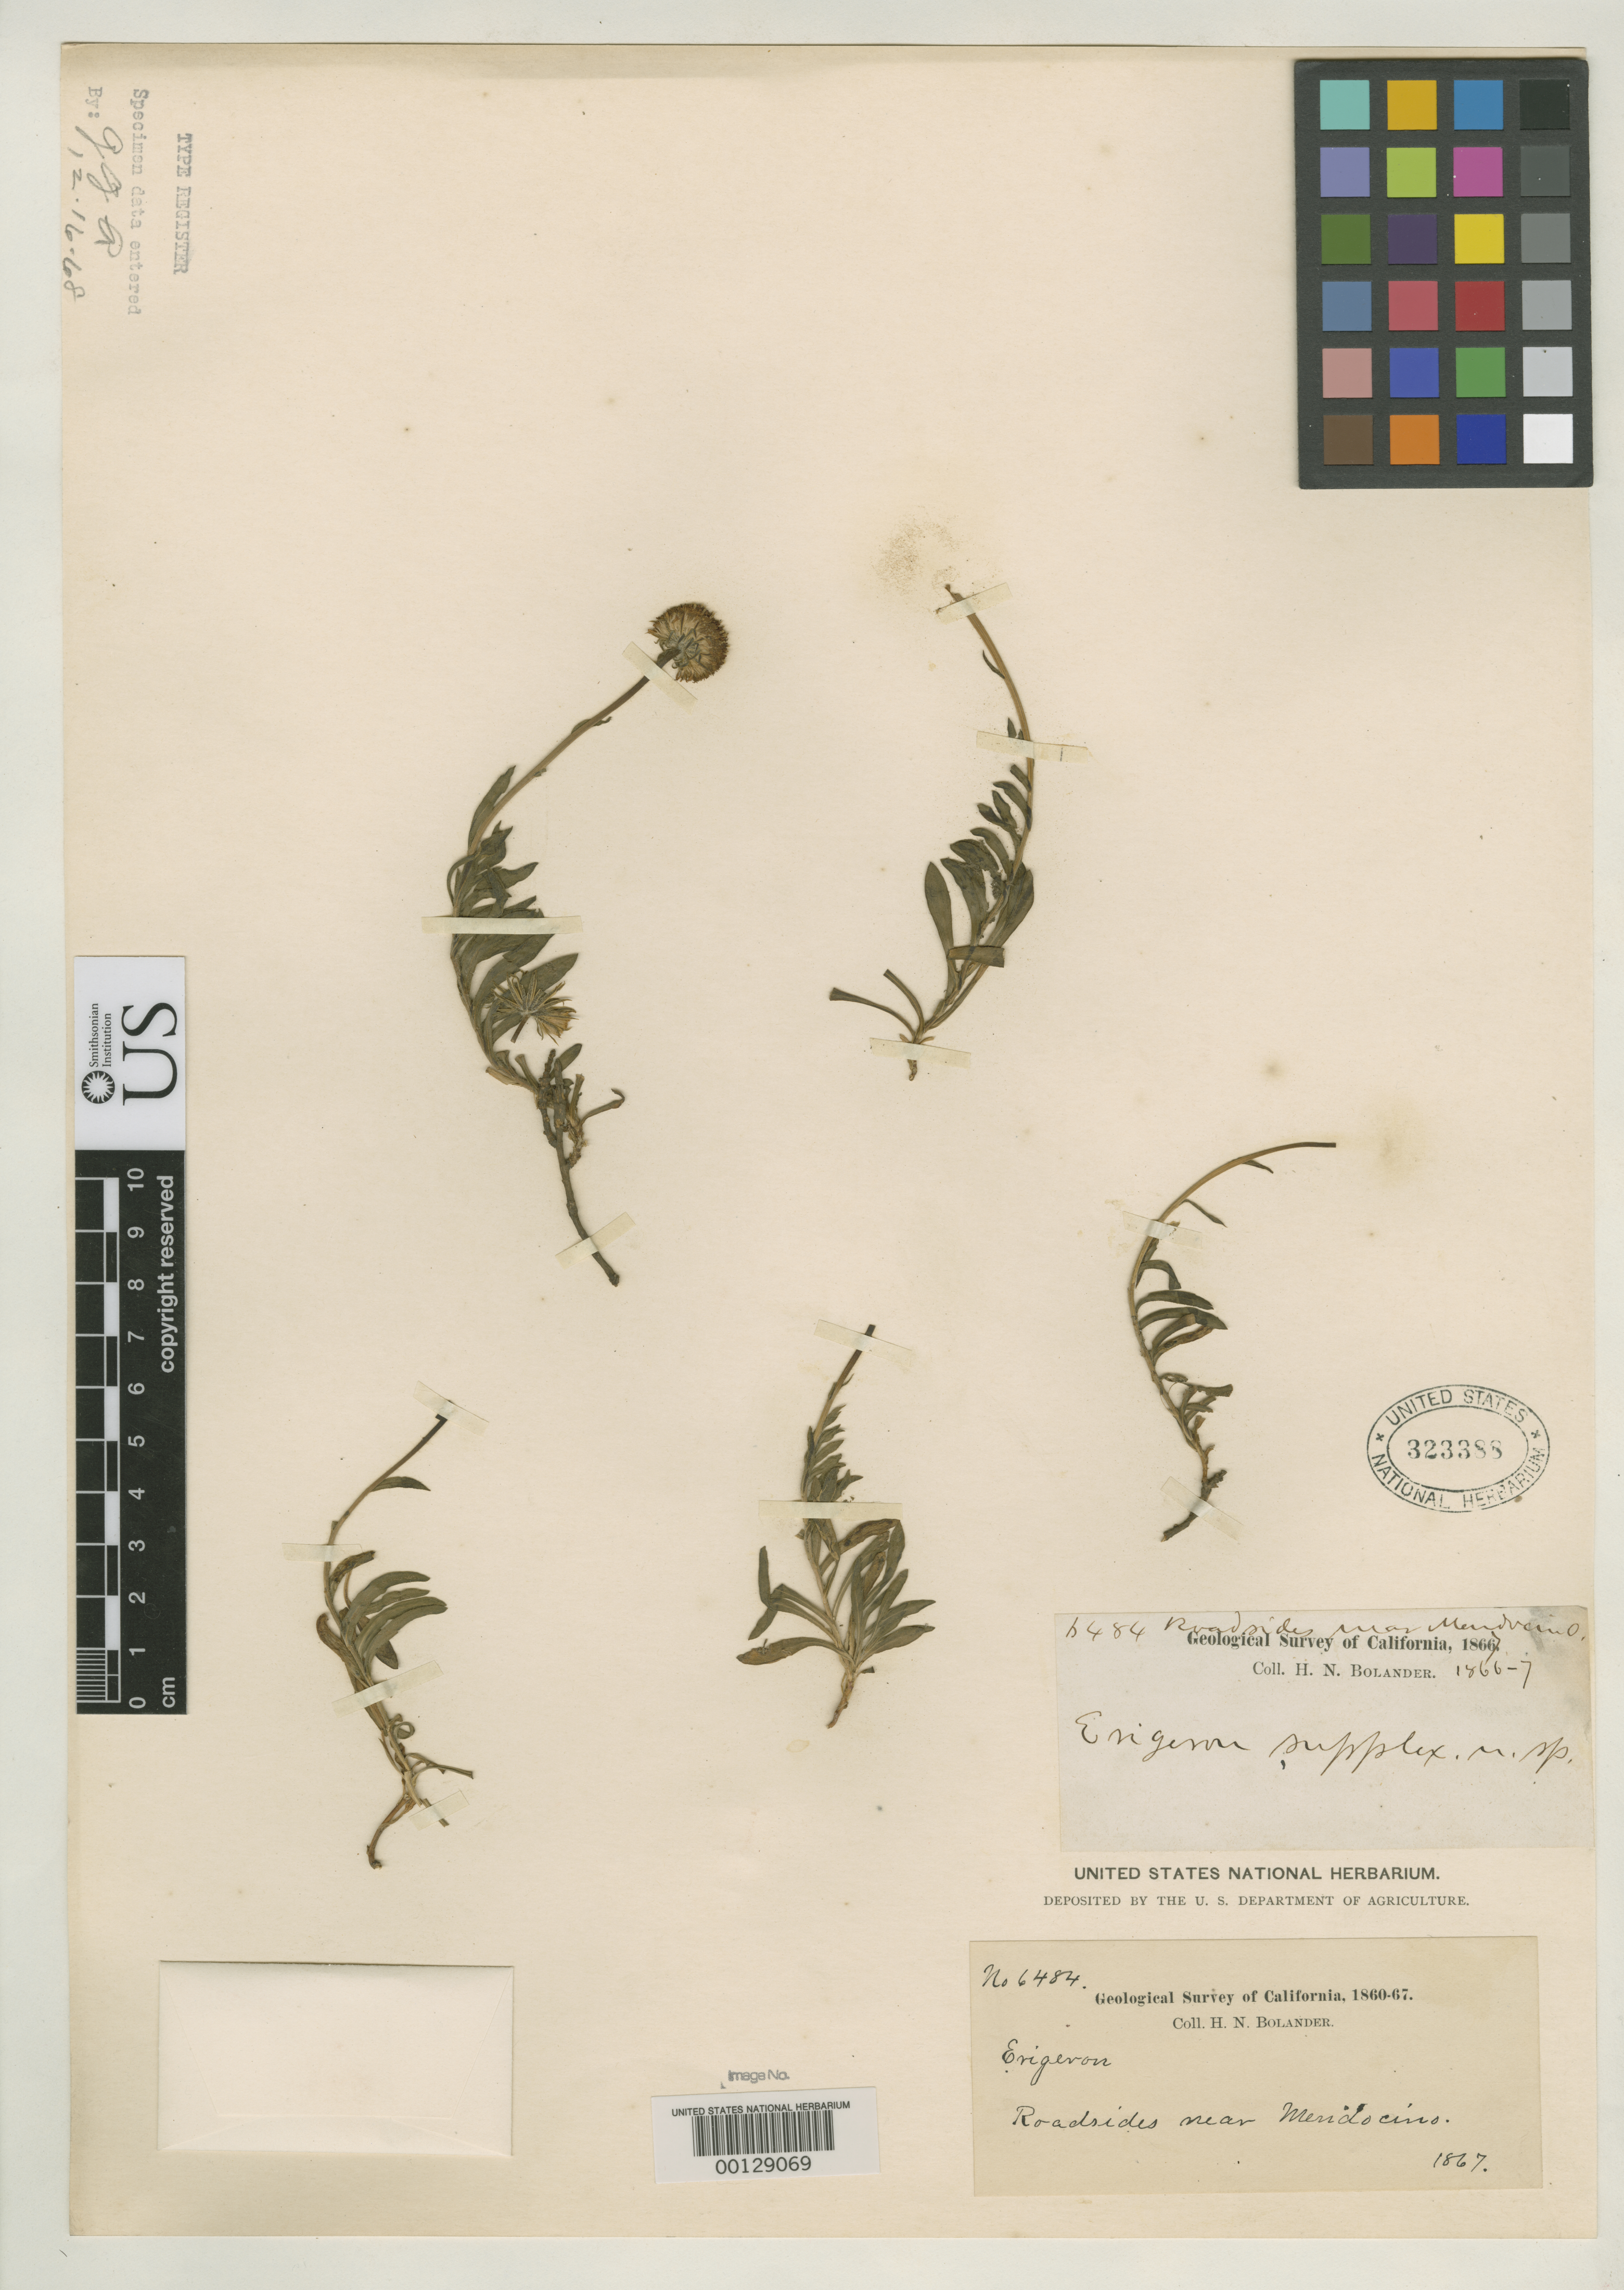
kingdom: Plantae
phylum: Tracheophyta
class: Magnoliopsida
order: Asterales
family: Asteraceae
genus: Erigeron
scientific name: Erigeron supplex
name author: A. Gray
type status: Syntype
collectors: H. Bolander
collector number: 6484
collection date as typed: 1867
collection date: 1867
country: United States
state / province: California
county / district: Mendocino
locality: Roadsides near Mendocino.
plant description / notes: Protologue does not cite collection number; "holotype" (as annotated by A. Cronquist) at GH bears both numbers, 4754 & 6484.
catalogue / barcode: US 323388